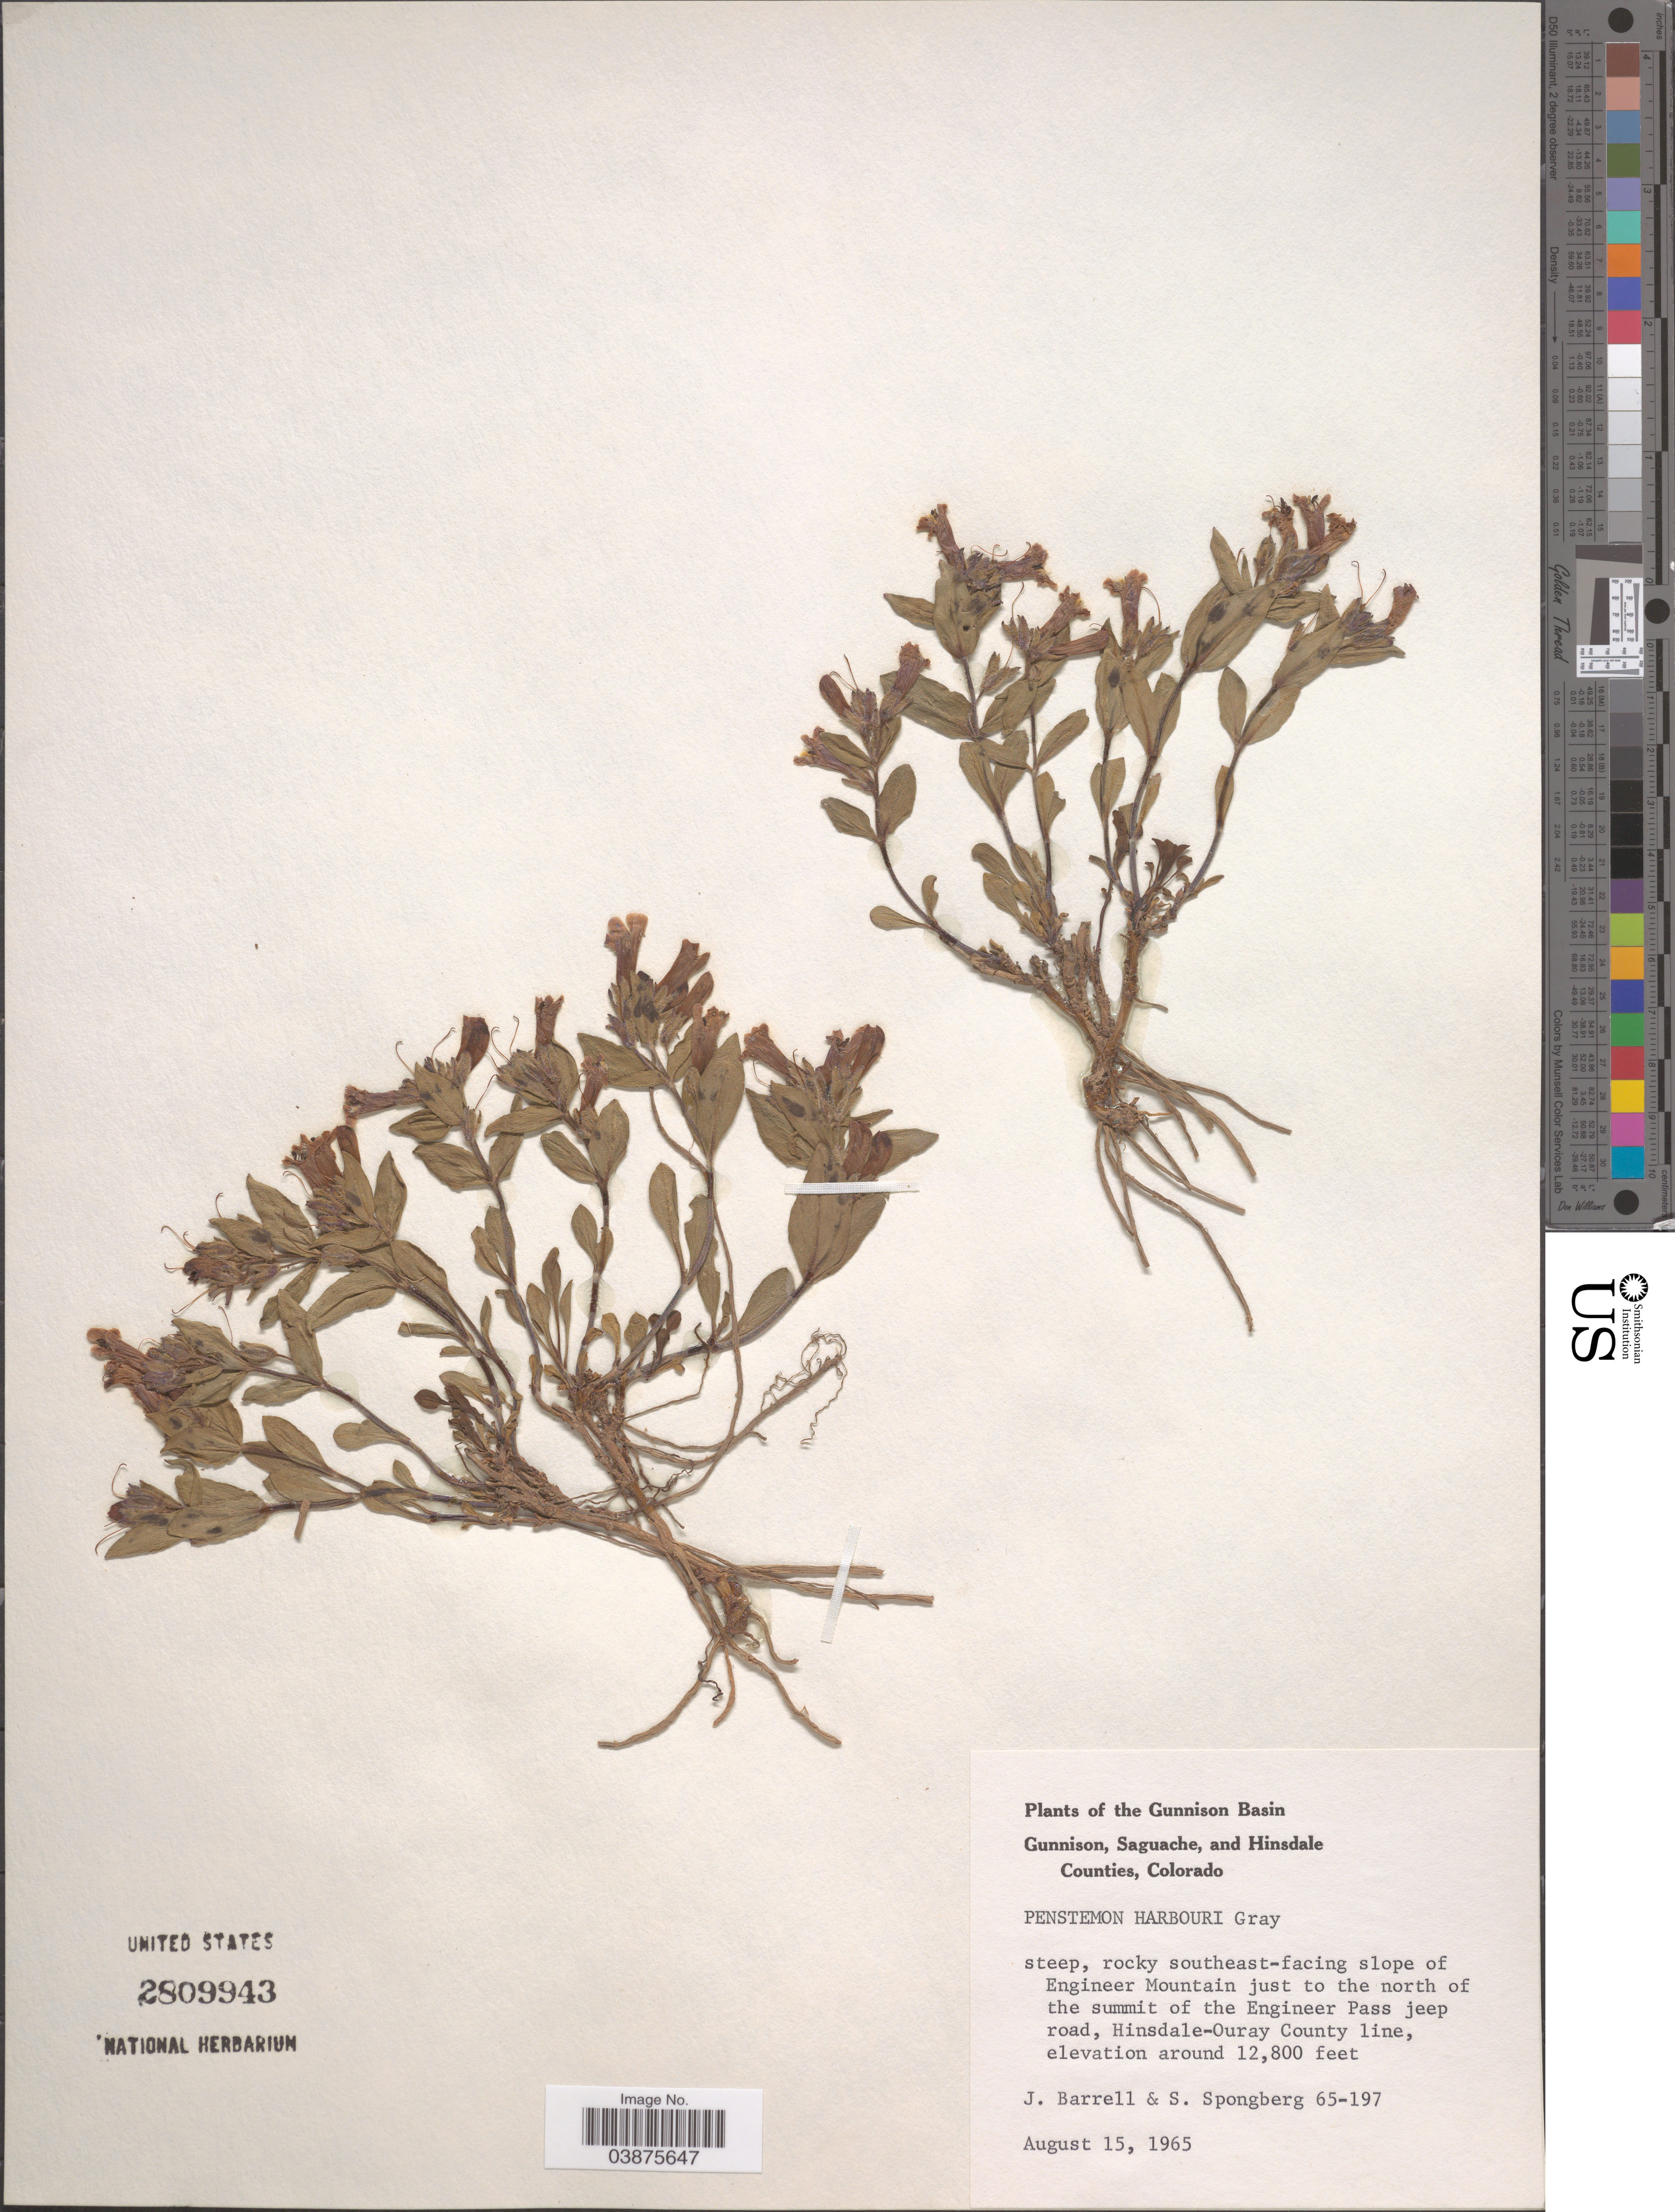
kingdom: Plantae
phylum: Tracheophyta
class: Magnoliopsida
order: Lamiales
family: Plantaginaceae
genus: Penstemon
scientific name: Penstemon harbourii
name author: A. Gray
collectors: J. Barrell & S. A.Spongberg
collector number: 65-197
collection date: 1965-08-15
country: United States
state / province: Colorado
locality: GUnnison Basin. Steep, rocky southeast-facing slope of Engineer Mountain just to the north of the summit of the Engineer Pass jeep road, Hinsdale-Ouray County line.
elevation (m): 3901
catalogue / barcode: US 2809943